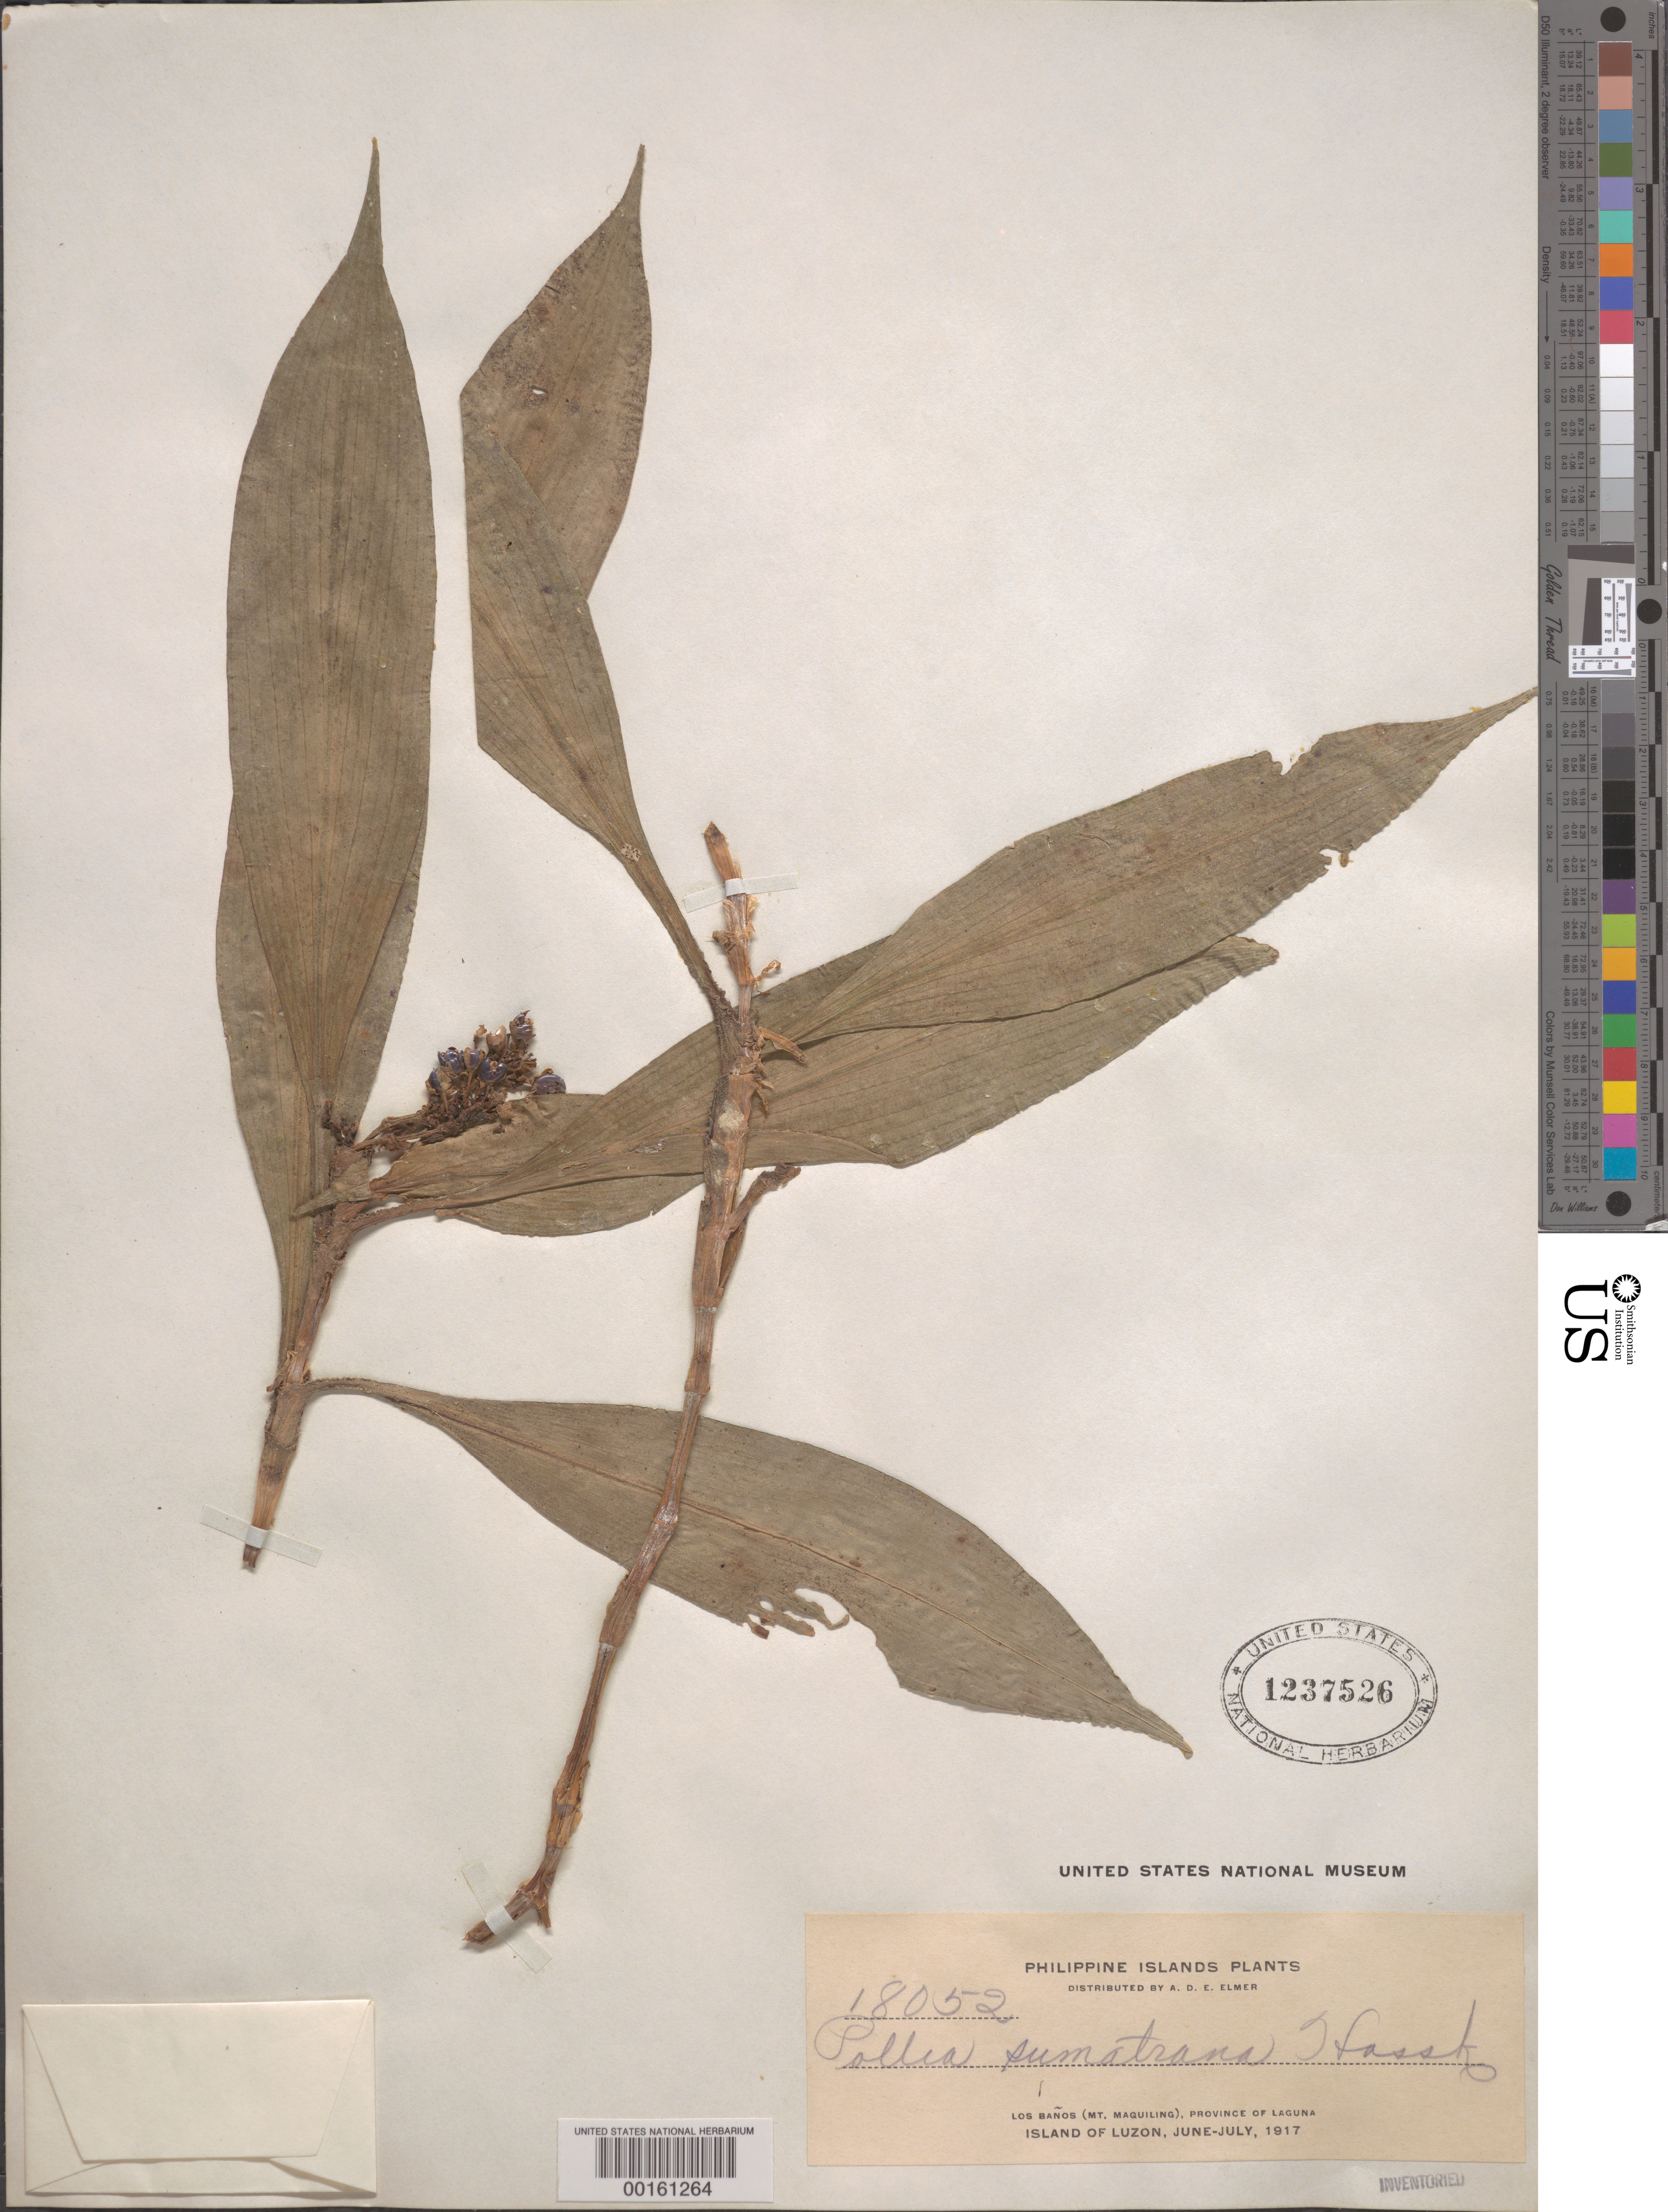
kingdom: Plantae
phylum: Tracheophyta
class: Liliopsida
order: Commelinales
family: Commelinaceae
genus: Pollia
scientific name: Pollia sumatrana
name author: Hassk.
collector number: A.d. Elmer 18052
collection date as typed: Jun 1917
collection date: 1917-06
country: Philippines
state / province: Calabarzon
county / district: Laguna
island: Luzon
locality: Mt. maquiling (los banos)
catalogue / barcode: US 1237526